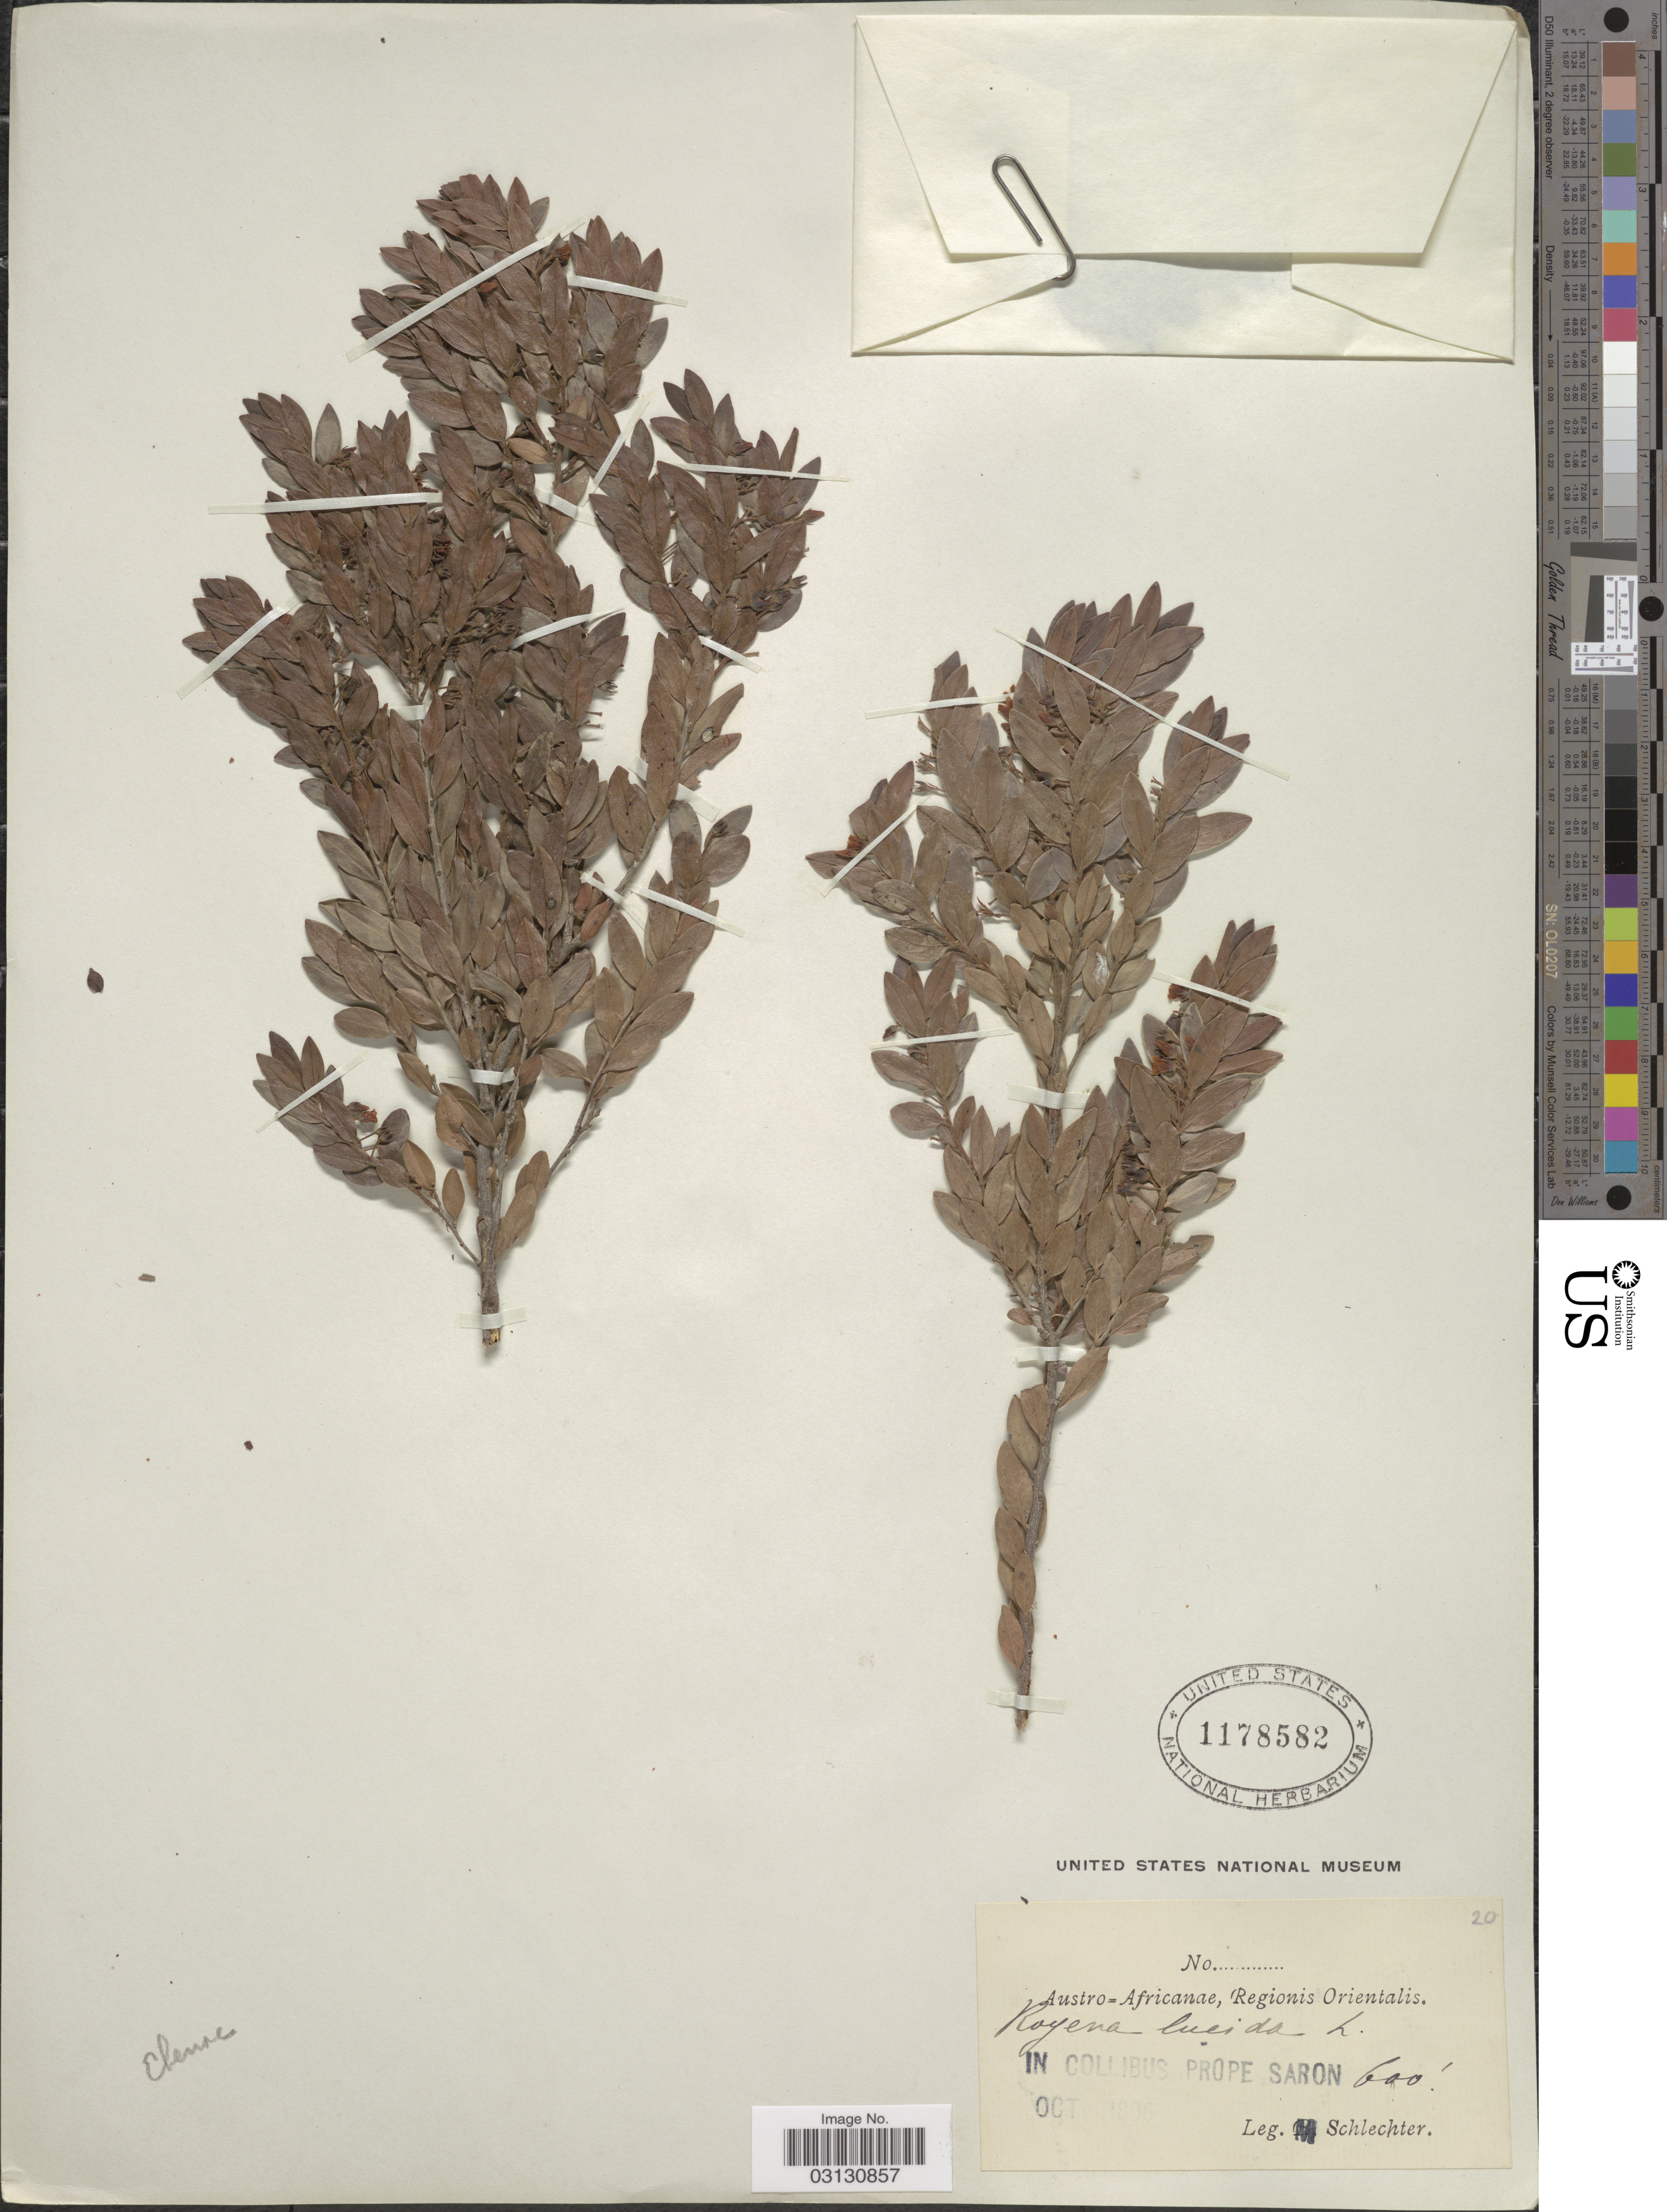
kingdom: Plantae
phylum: Tracheophyta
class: Magnoliopsida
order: Ericales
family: Ebenaceae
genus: Royena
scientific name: Royena lucida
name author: L.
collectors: M. Schlechter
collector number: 20?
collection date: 1896-10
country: South Africa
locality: Austro=Africanae, Regionis Orientalis. In colibus prope Saron.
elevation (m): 183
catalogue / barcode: US 1178582